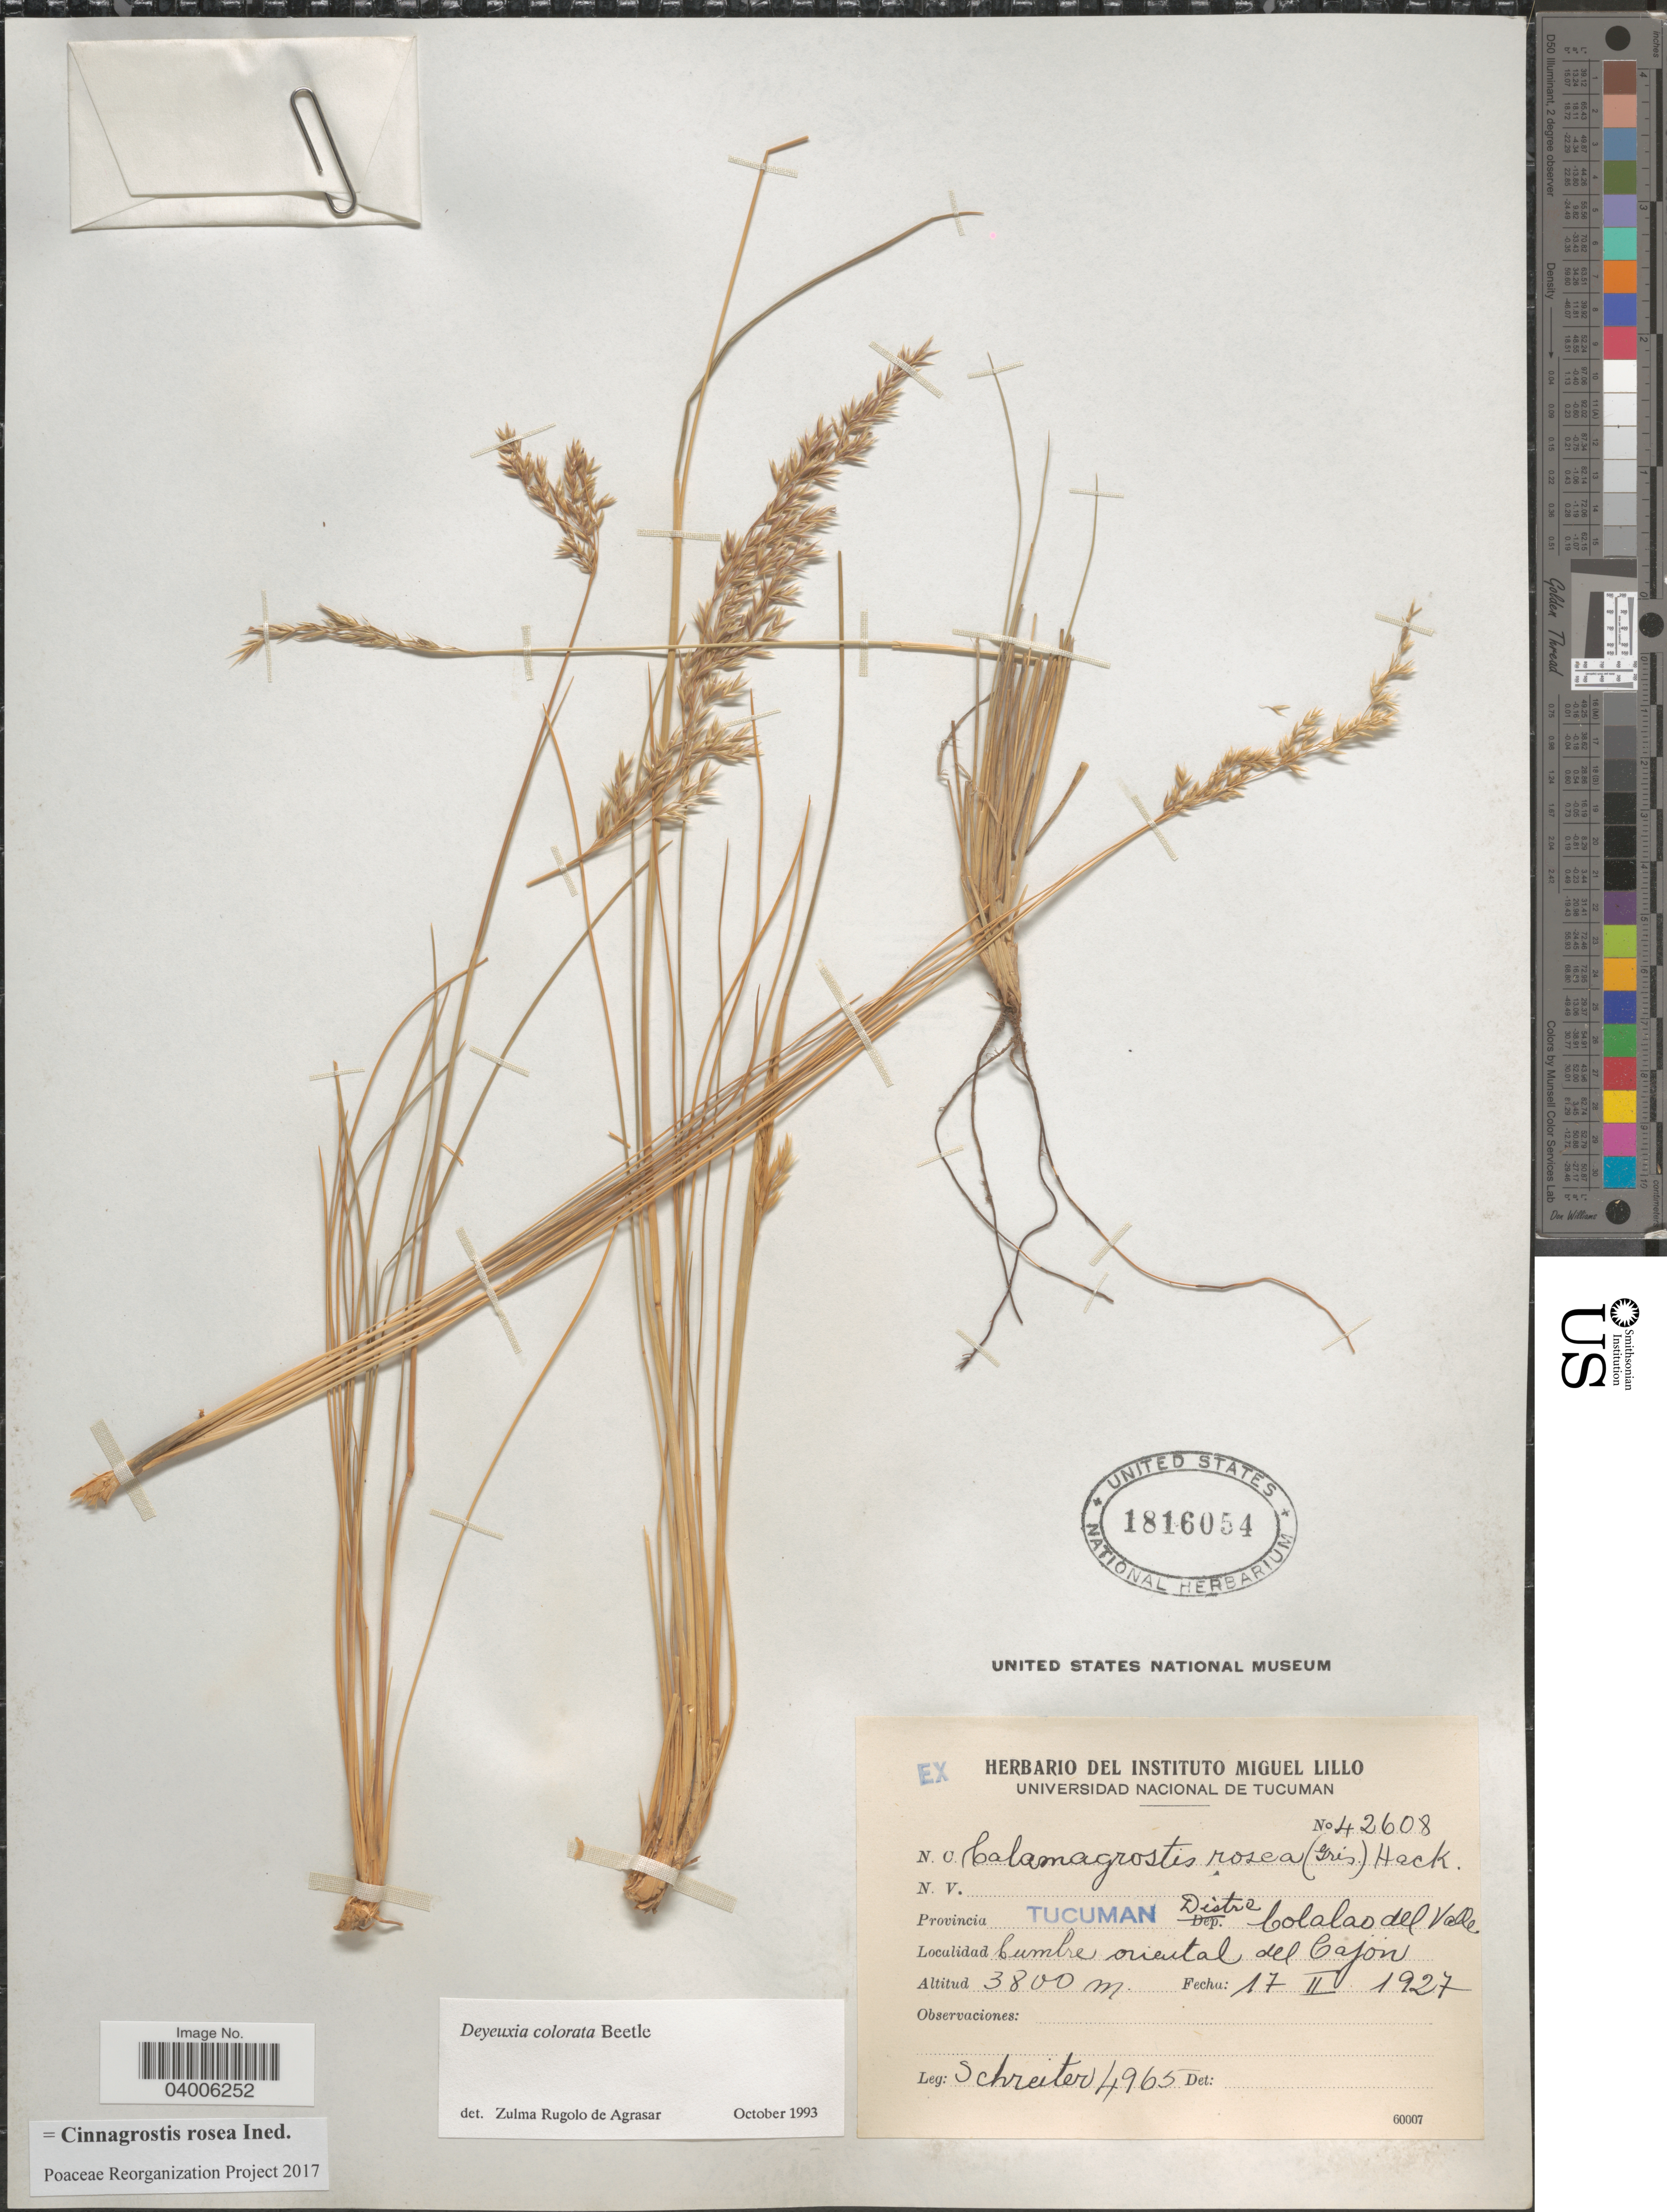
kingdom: Plantae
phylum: Tracheophyta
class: Liliopsida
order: Poales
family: Poaceae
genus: Cinnagrostis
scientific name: Cinnagrostis rosea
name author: (Griseb.) P.M. Peterson et al.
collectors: -. Schreiter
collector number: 4965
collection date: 1927-02-17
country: Argentina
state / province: Tucuman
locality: Distr. Colalao del Valle. Cumbre oriental del Cajon.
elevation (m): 3800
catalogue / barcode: US 1816054